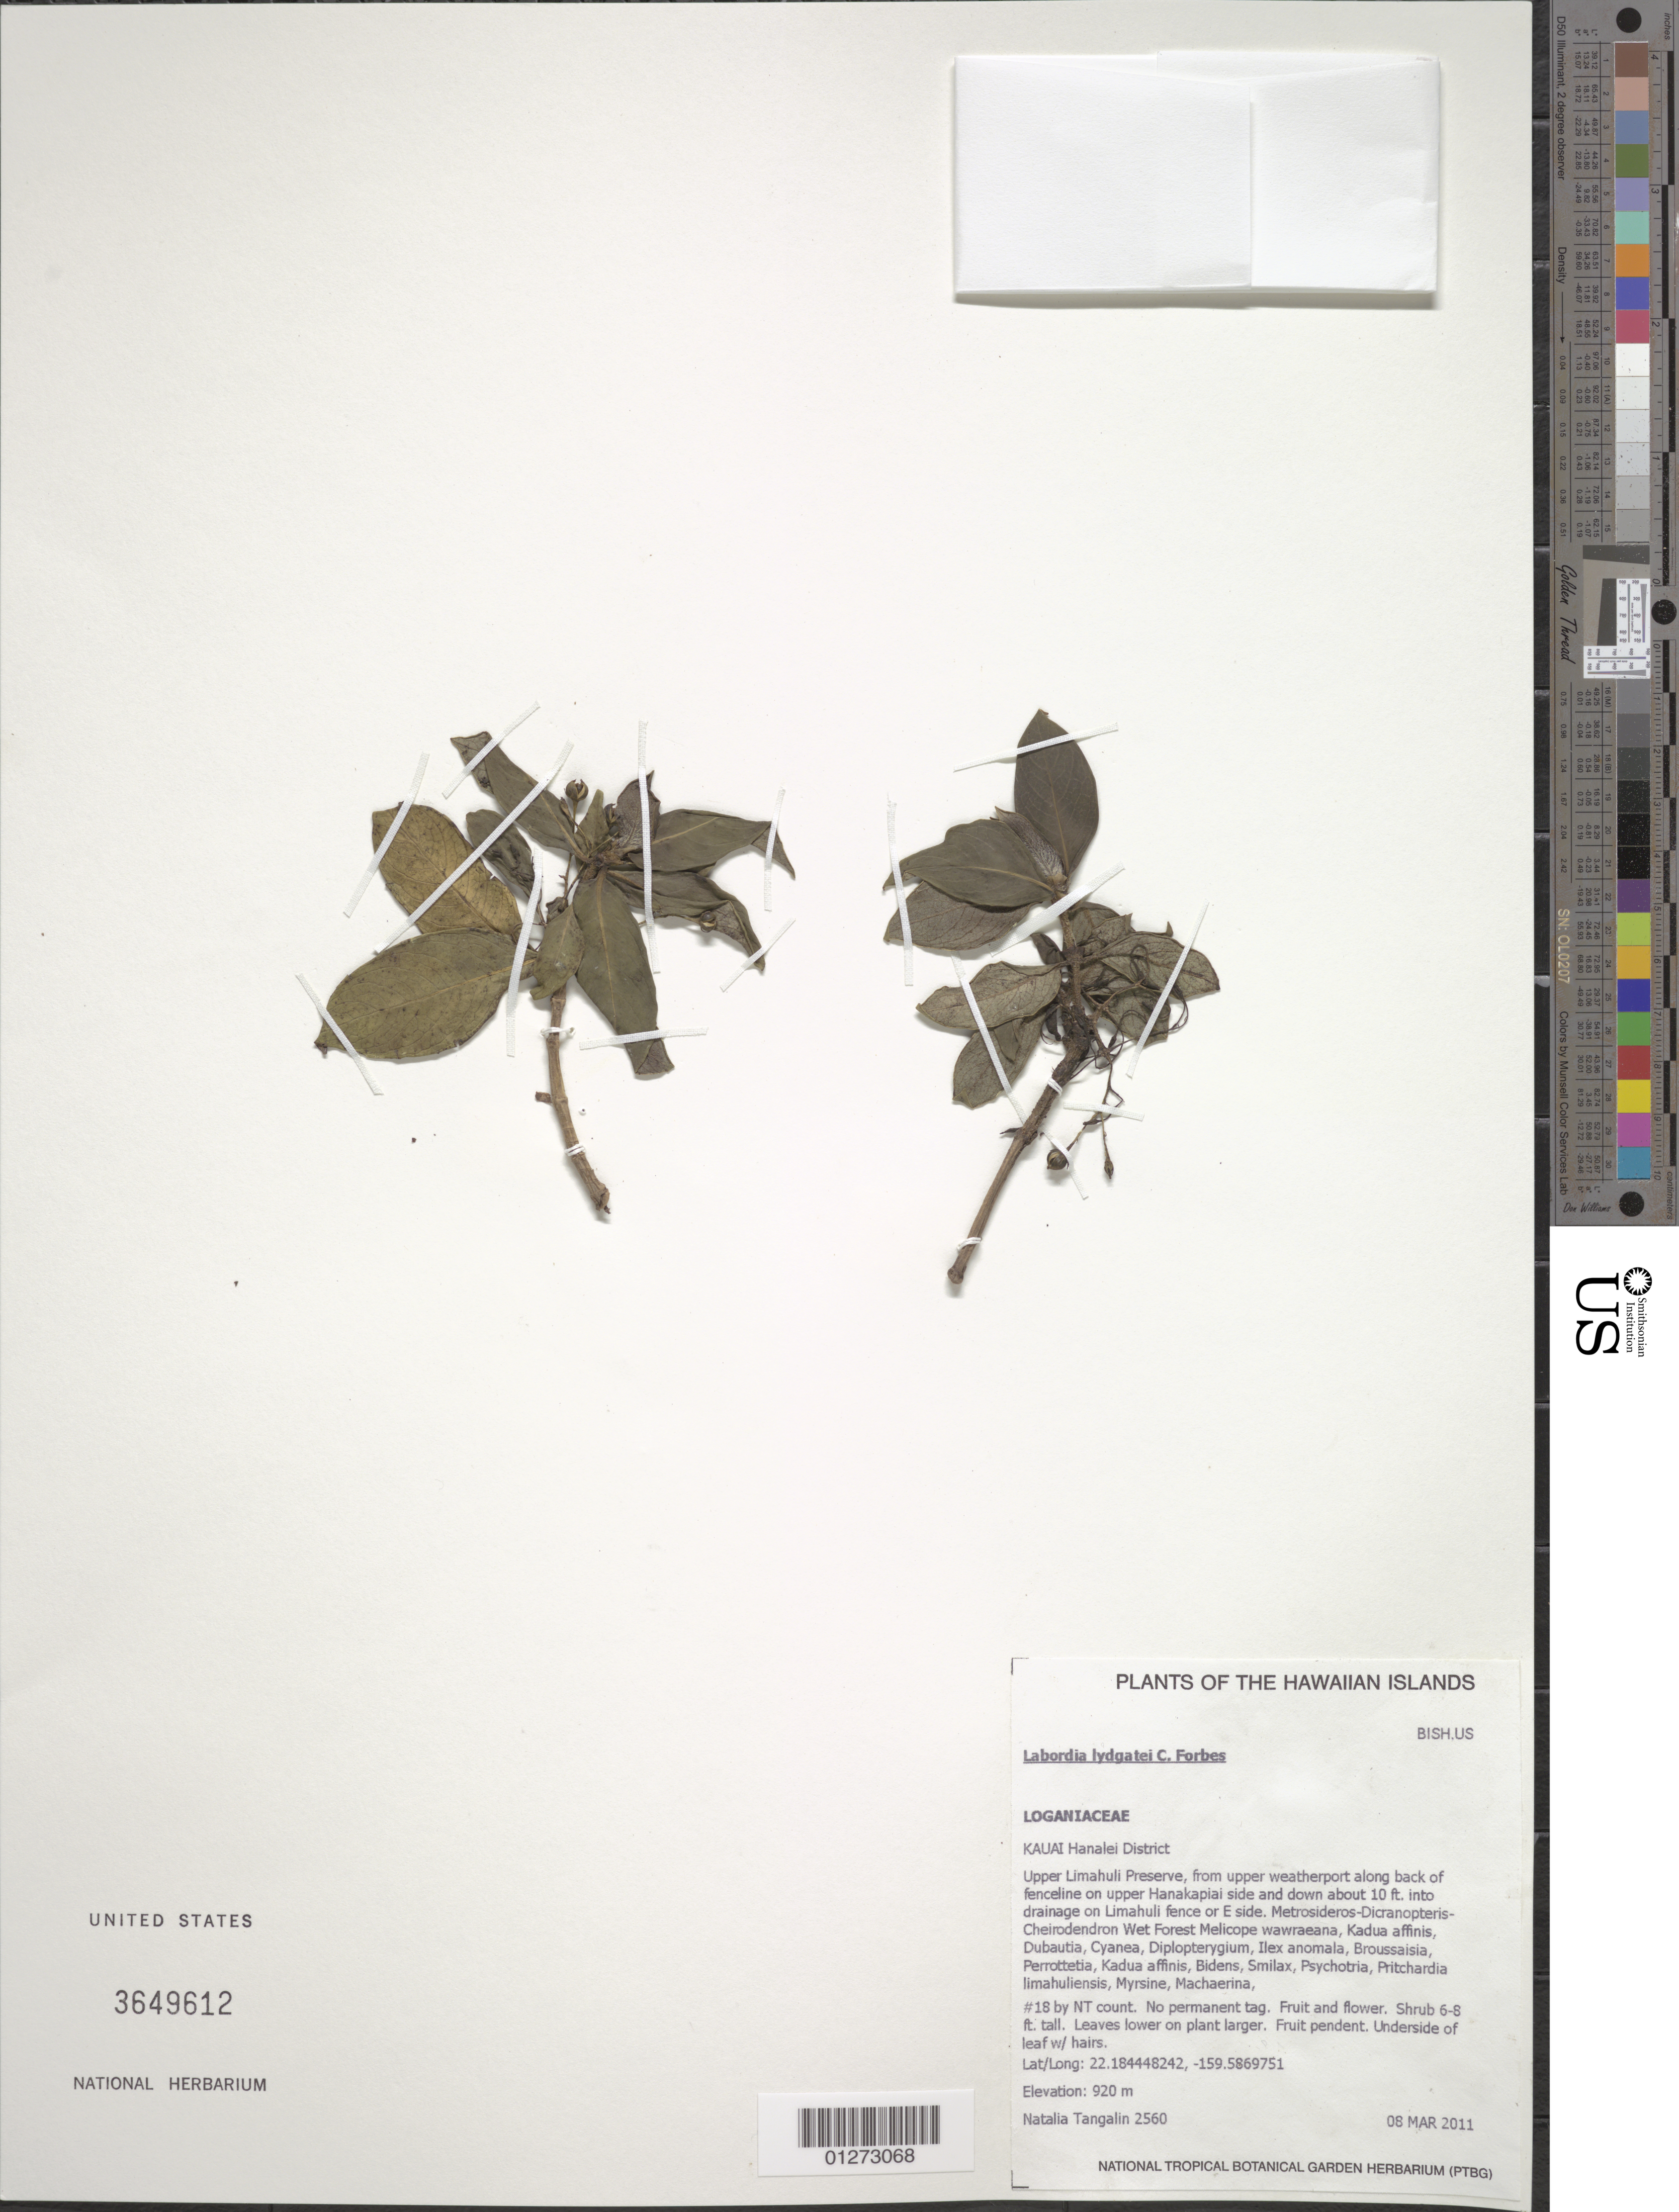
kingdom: Plantae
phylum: Tracheophyta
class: Magnoliopsida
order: Gentianales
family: Loganiaceae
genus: Geniostoma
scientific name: Geniostoma lydgatei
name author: (C.N. Forbes) Byng & Christenh.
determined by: Wagner, W. L., (BOT), Smithsonian Institution - National Museum of Natural History (UNITED STATES)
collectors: N. Tangalin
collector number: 2560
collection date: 2011-03-08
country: United States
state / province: Hawaii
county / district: Kauai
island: Kaua'i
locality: Hanalei District, upper Limahuli Preserve, from upper weatherport along back of fenceline on upper Hanakapiai side and down about 10 ft into drainage on Limahuli fence or E side.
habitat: Wet forest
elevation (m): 920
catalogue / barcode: US 3649612